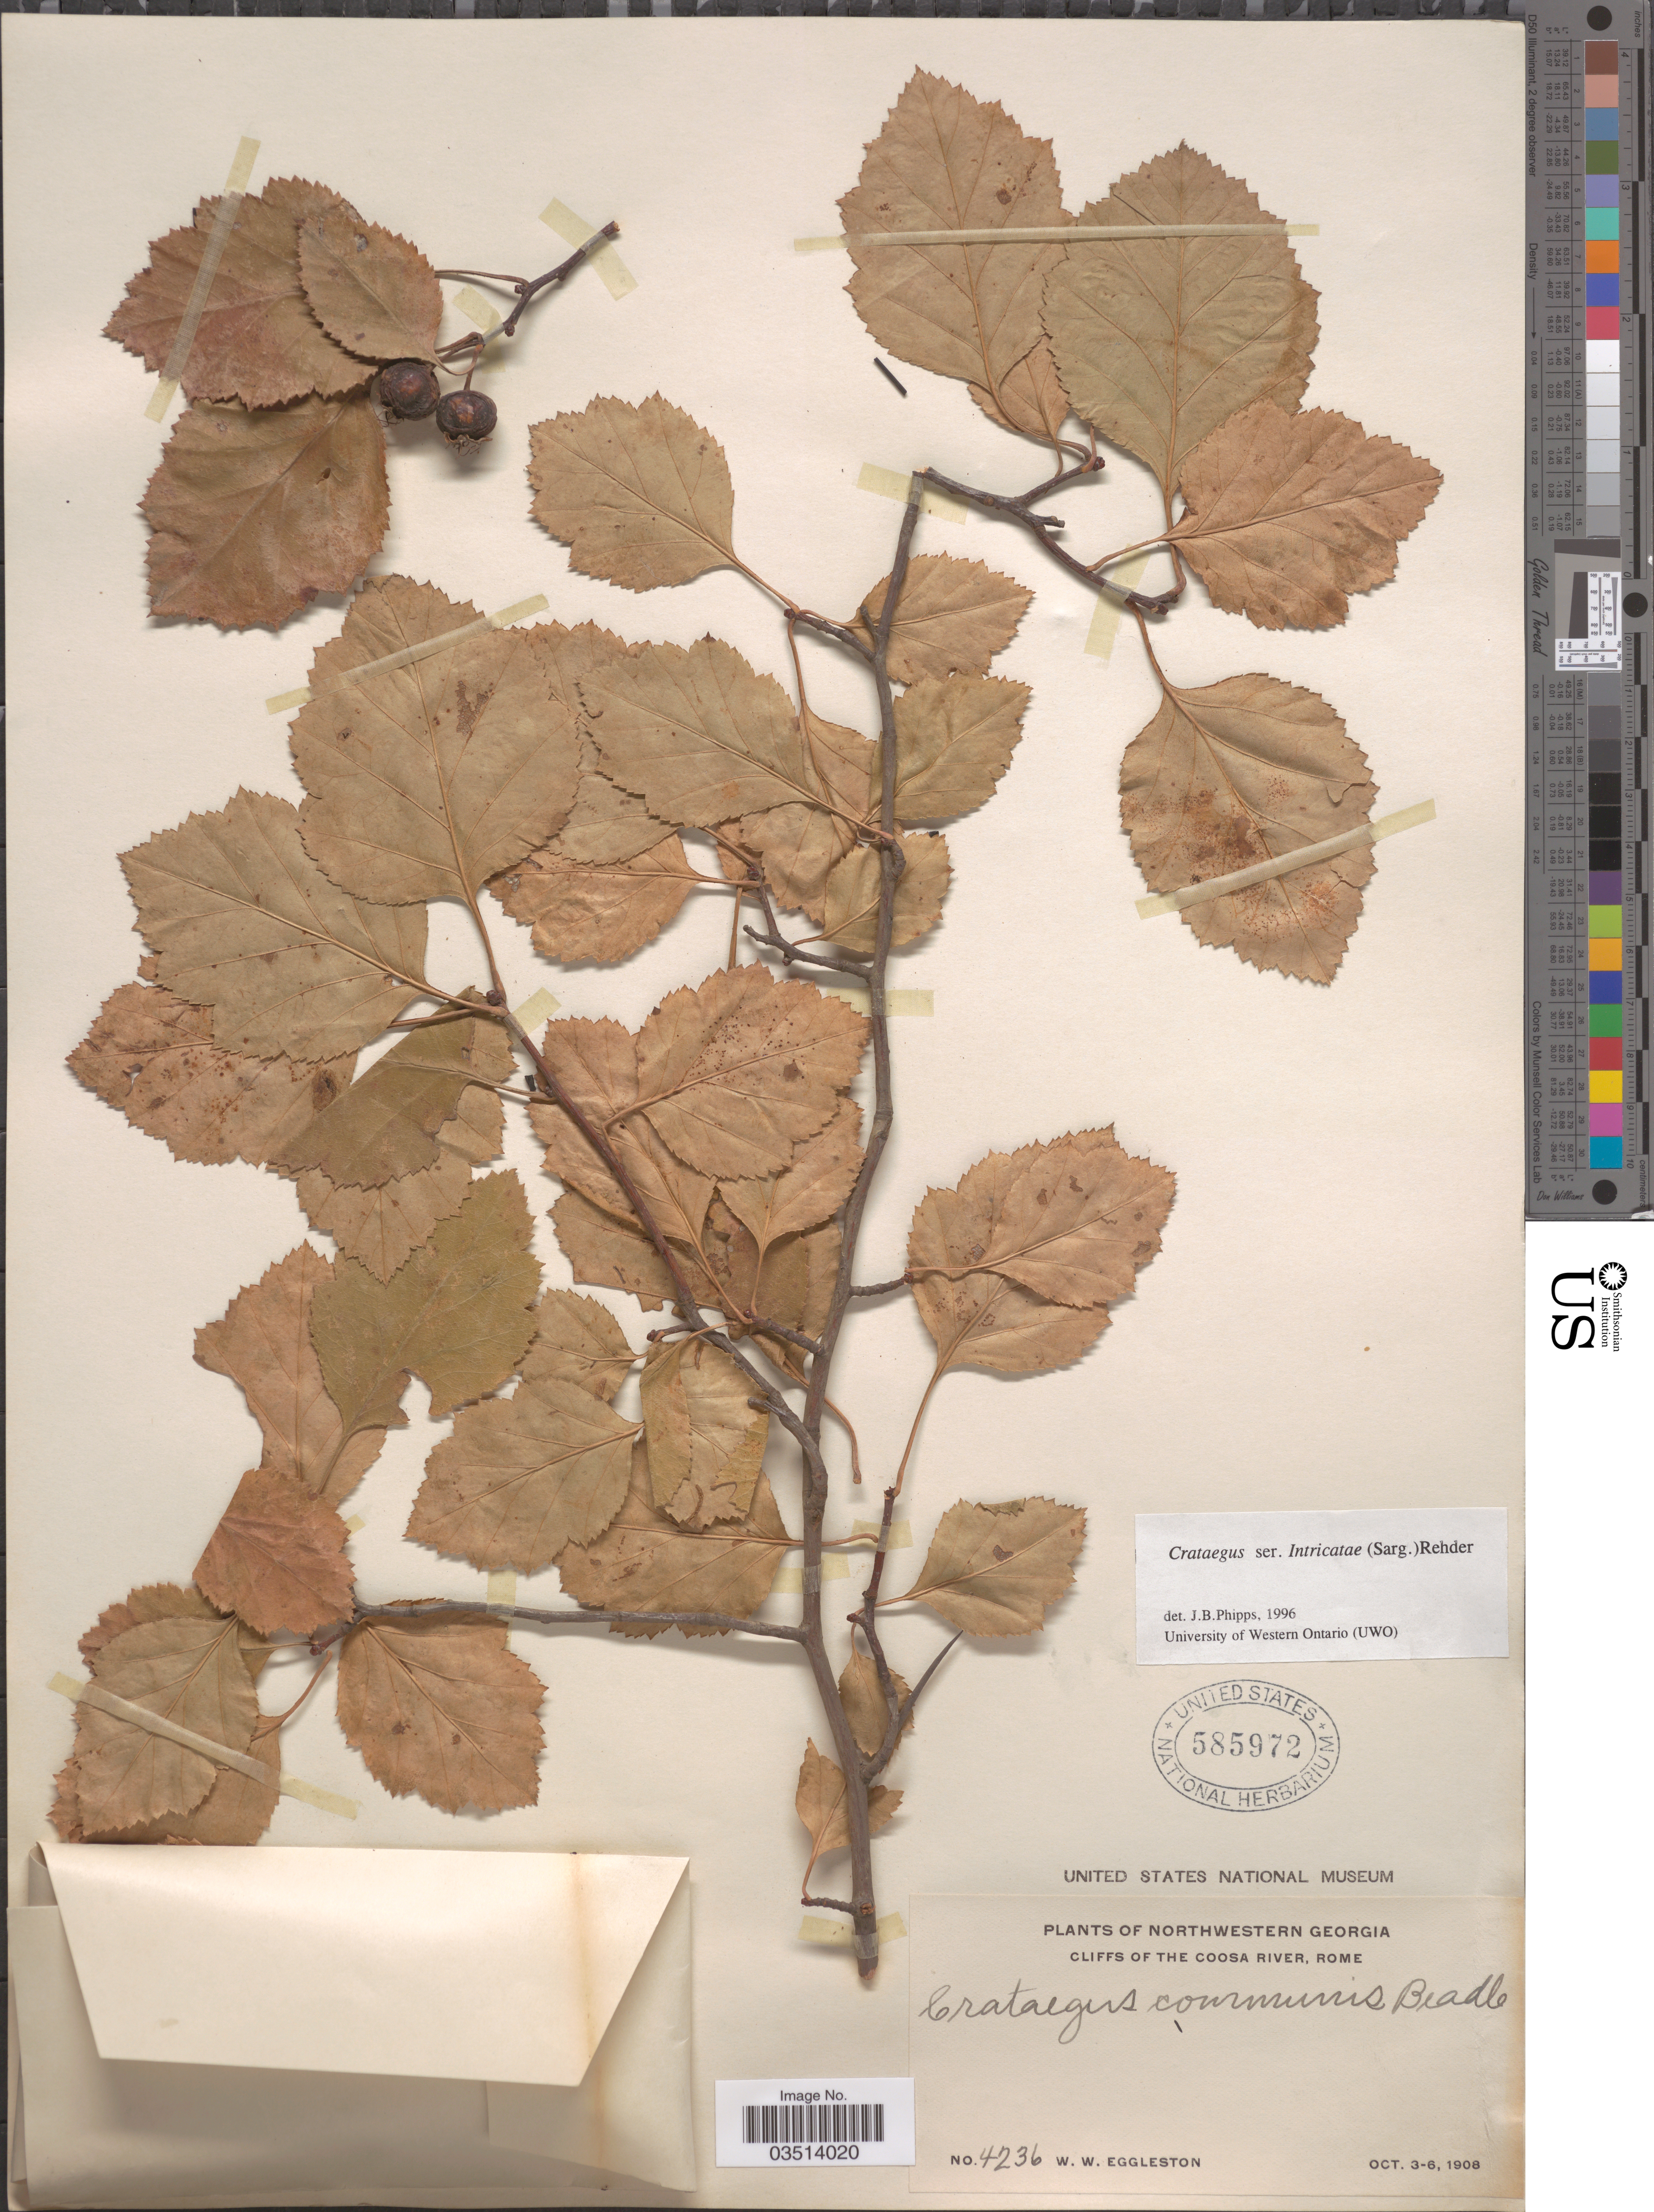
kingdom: Plantae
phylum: Tracheophyta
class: Magnoliopsida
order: Rosales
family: Rosaceae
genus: Crataegus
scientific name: Crataegus communis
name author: Beadle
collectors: W. W. Eggleston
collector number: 4236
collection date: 1908-10-03/1908-10-06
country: United States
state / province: Georgia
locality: Northwestern Georgia. Cliffs of the Coosa River, Rome.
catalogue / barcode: US 585972